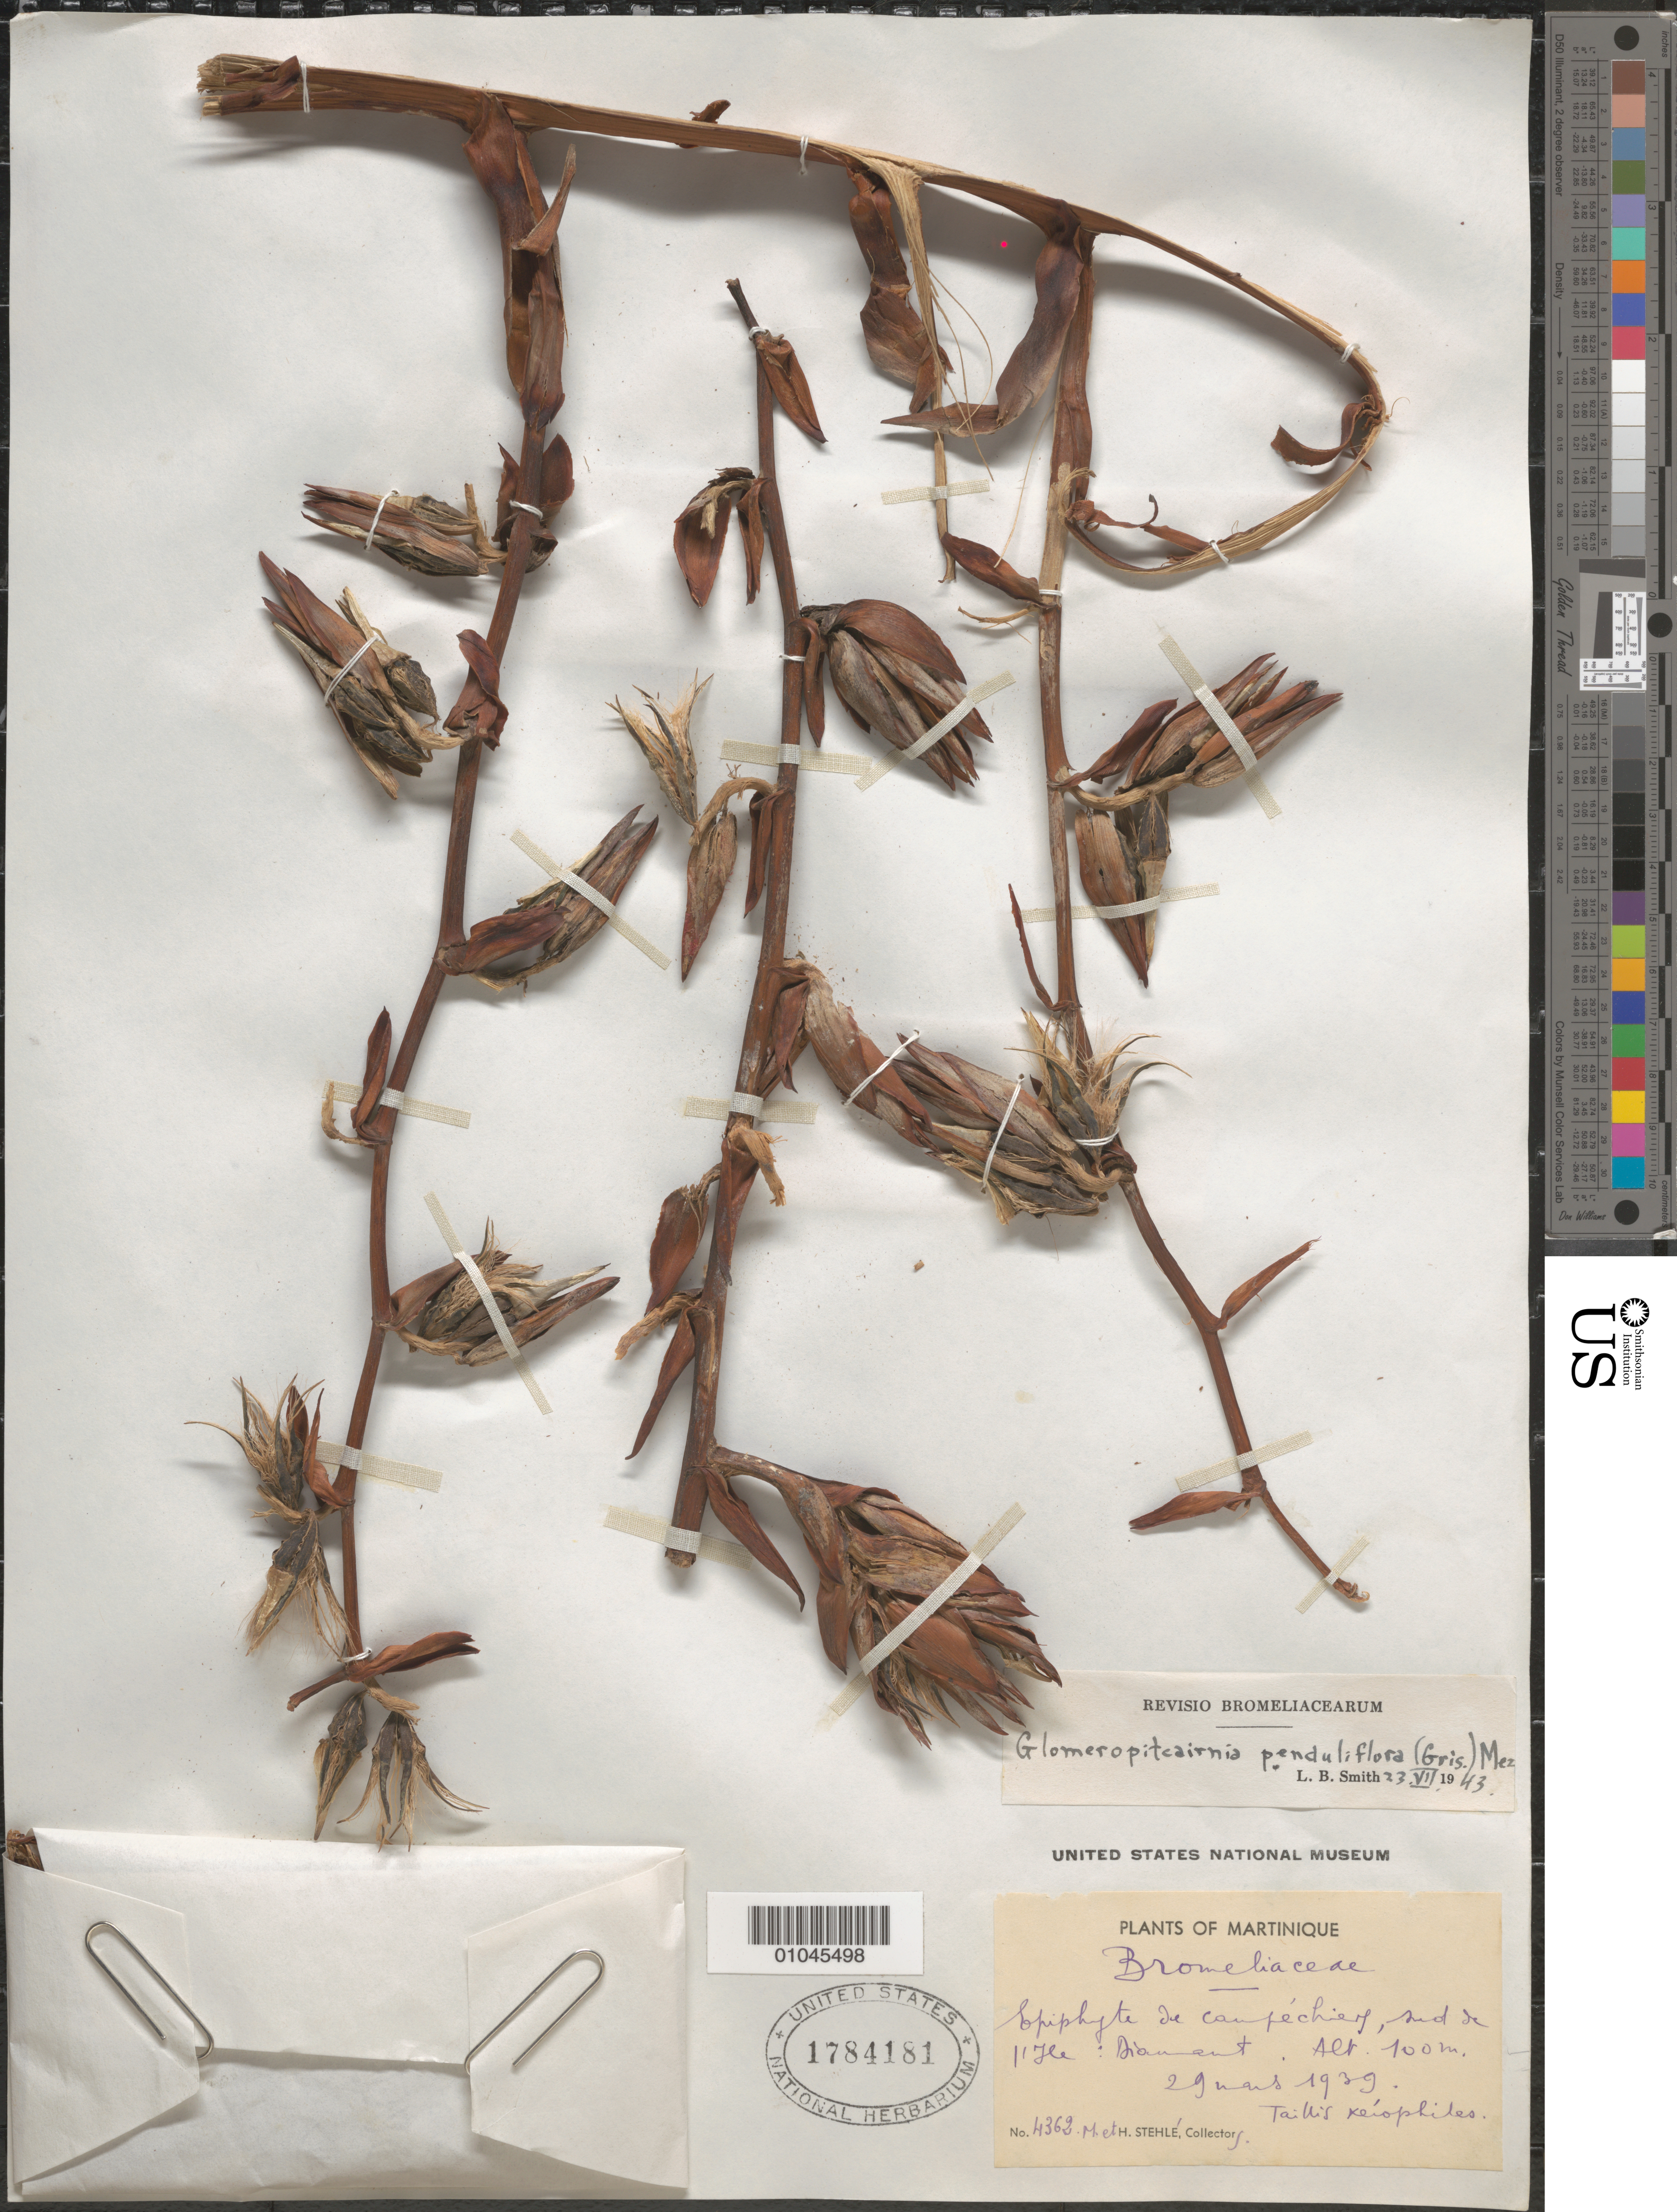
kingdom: Plantae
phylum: Tracheophyta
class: Liliopsida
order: Poales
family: Bromeliaceae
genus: Glomeropitcairnia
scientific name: Glomeropitcairnia penduliflora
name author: (Griseb.) Mez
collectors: H. Stehlé & M. Stehlé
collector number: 4369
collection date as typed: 29 Mar 1939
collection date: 1939-03-29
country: Martinique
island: Martinique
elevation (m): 100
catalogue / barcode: US 1784181